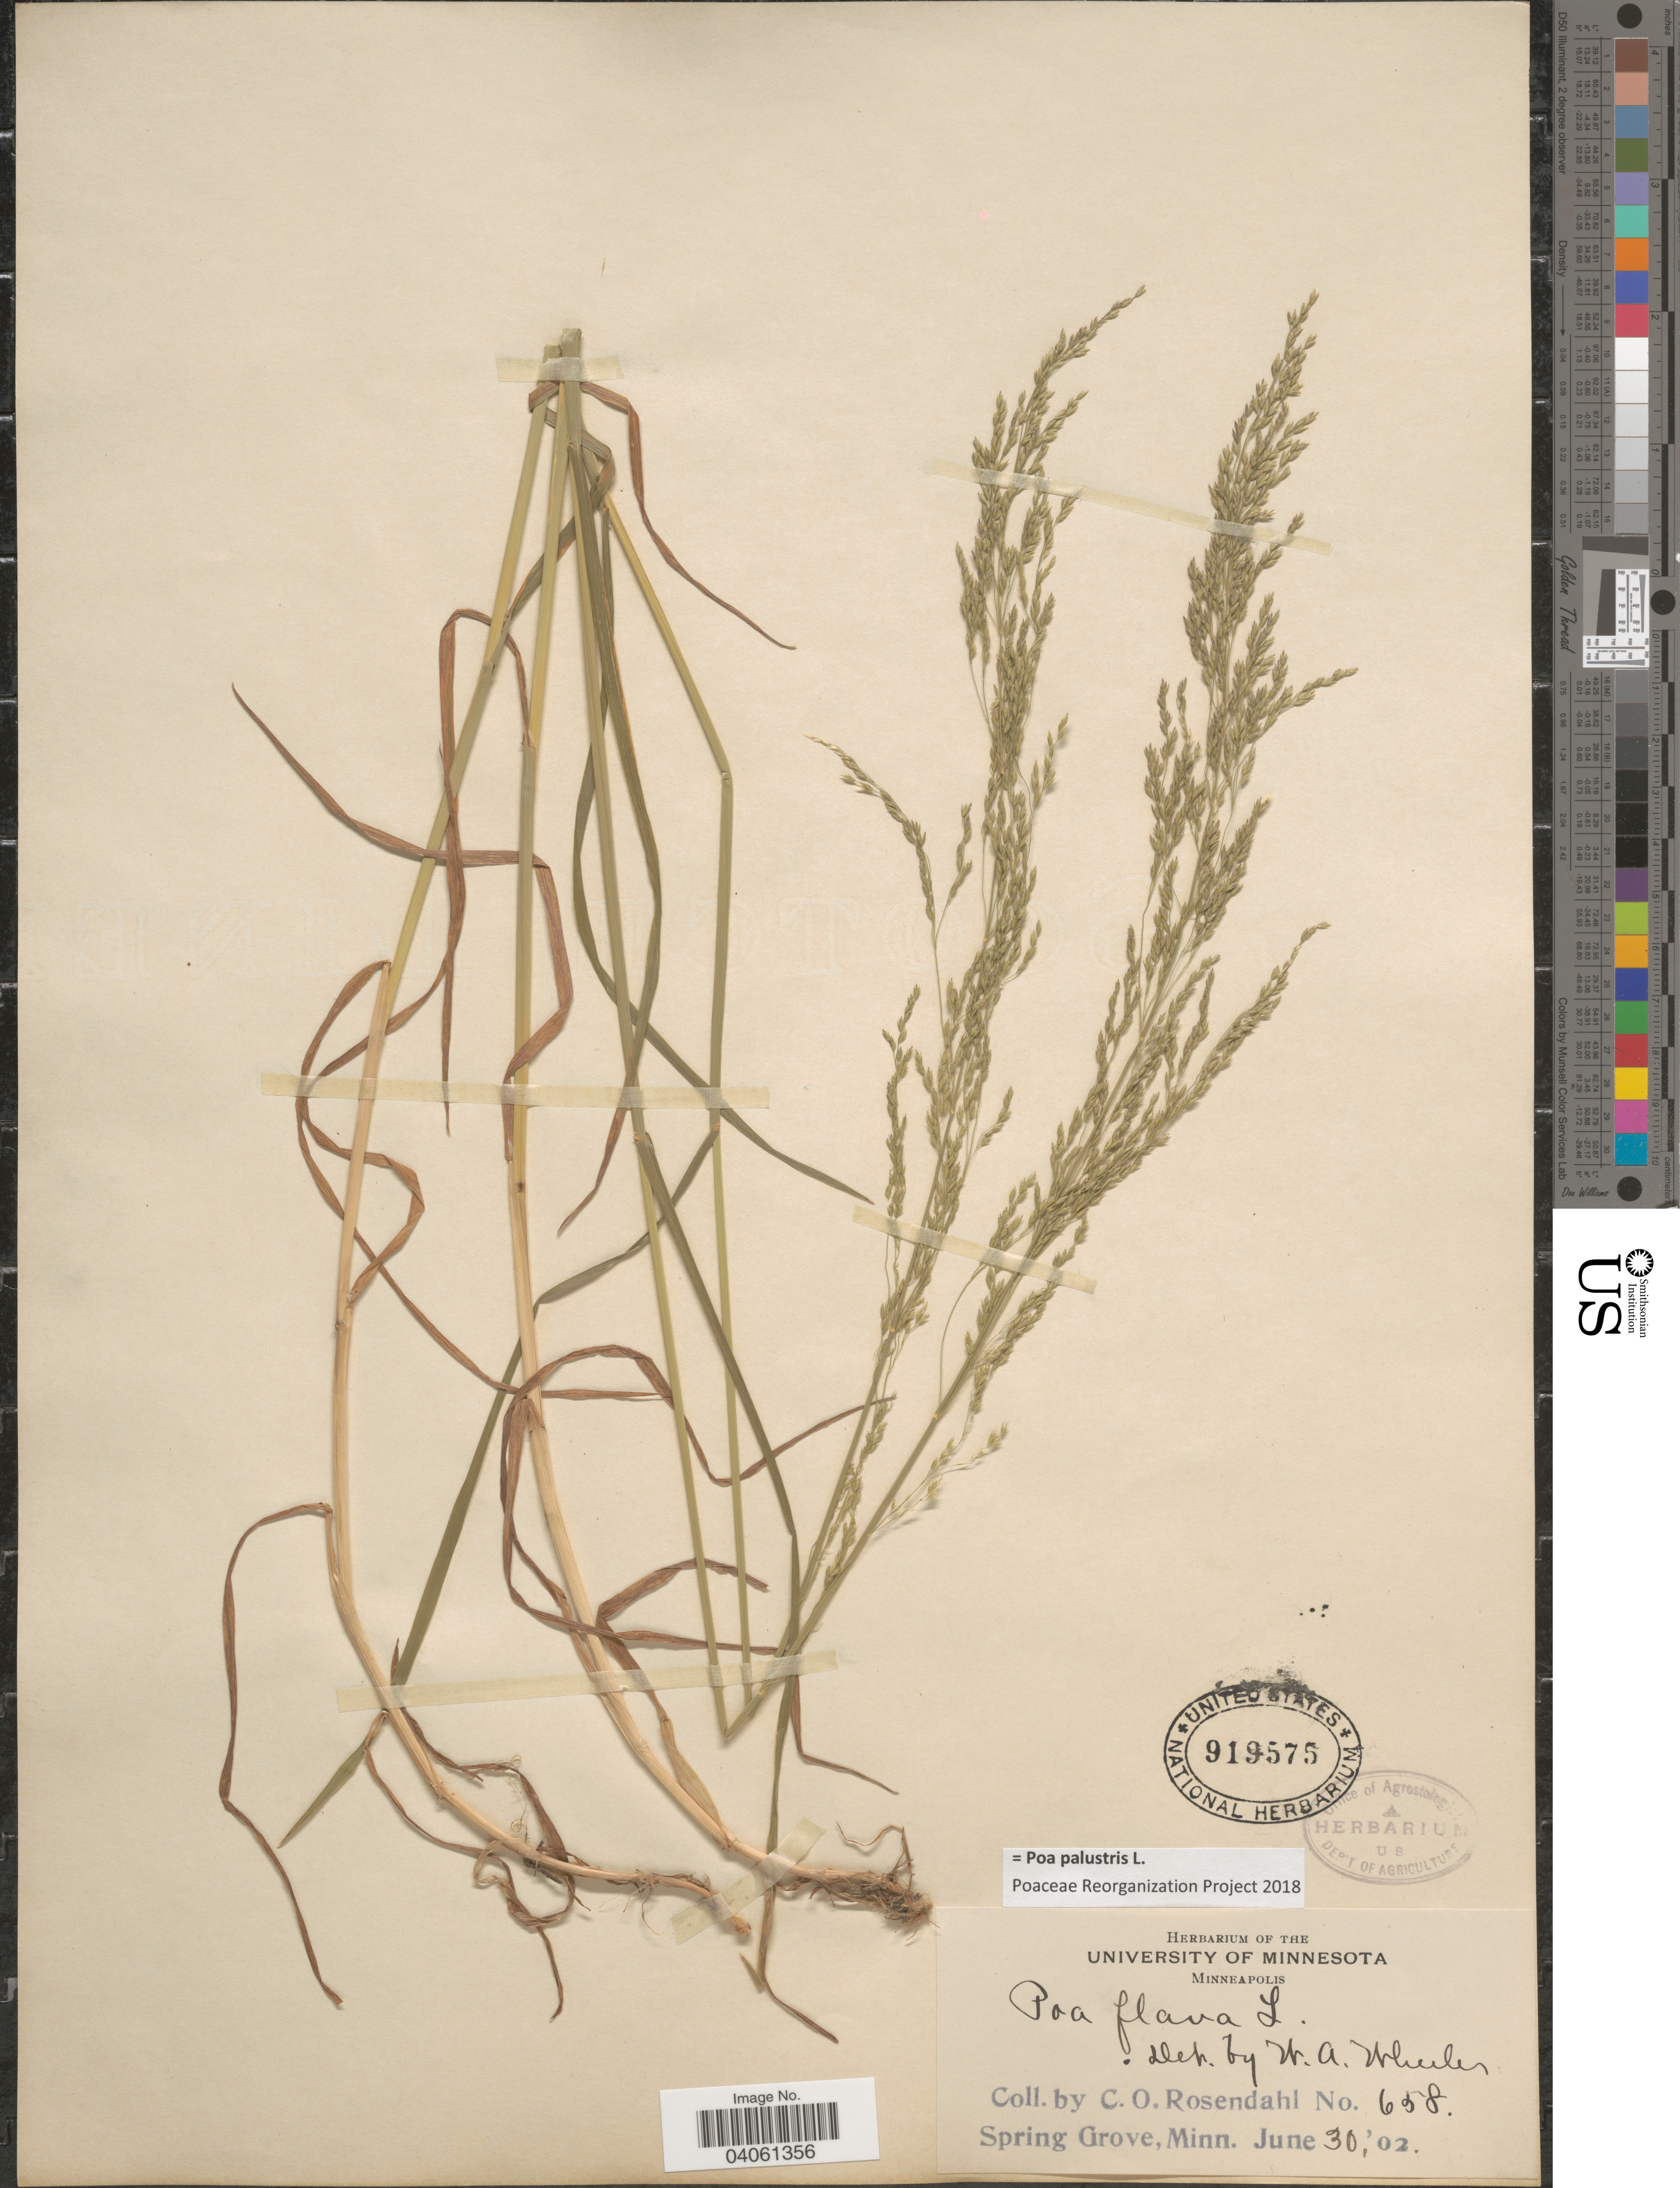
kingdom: Plantae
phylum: Tracheophyta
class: Liliopsida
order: Poales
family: Poaceae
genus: Poa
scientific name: Poa palustris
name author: L.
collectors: C. O. Rosendahl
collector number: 658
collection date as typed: Transcribed d/m/y: 30/6/2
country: United States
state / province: Minnesota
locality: Spring Grove.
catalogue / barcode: US 919575